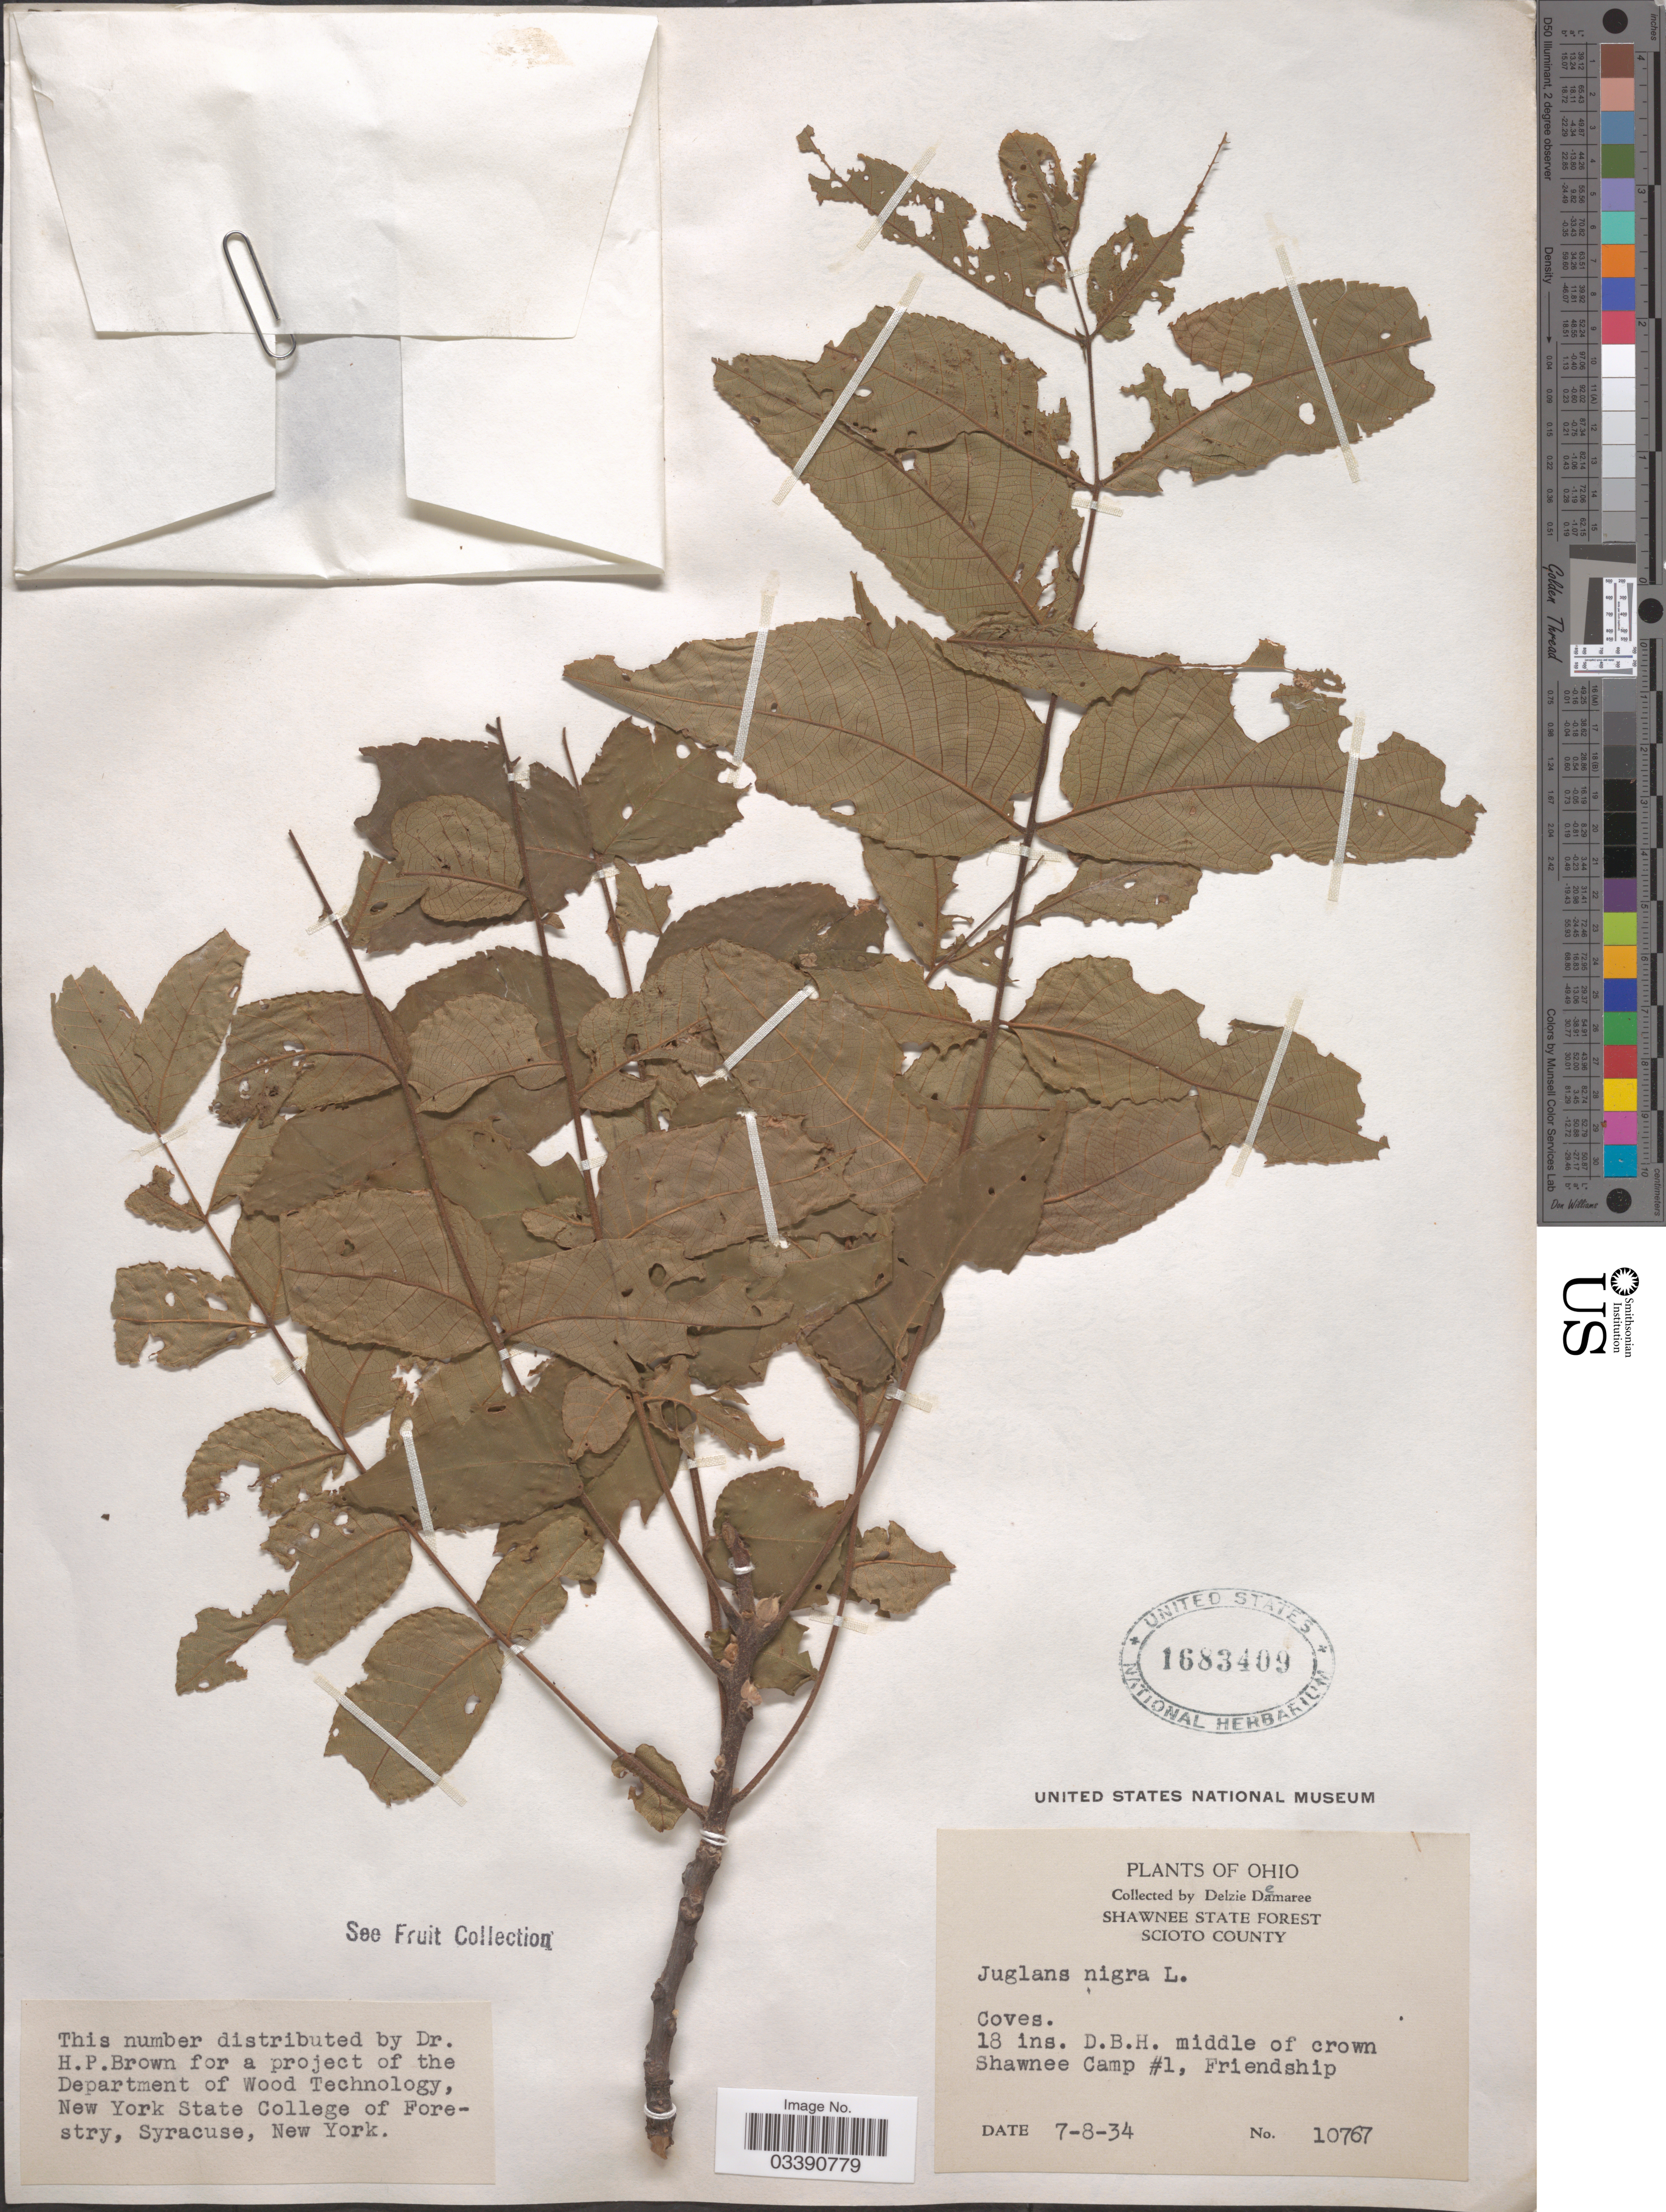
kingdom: Plantae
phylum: Tracheophyta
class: Magnoliopsida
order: Fagales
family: Juglandaceae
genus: Juglans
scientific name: Juglans nigra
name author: L.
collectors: D. Demaree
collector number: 10767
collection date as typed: Transcribed d/m/y: 8/7/34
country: United States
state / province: Ohio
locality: Shawnee State Forest. Scioto County. Shawnee Camp #1, Friendship.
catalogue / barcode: US 1383409